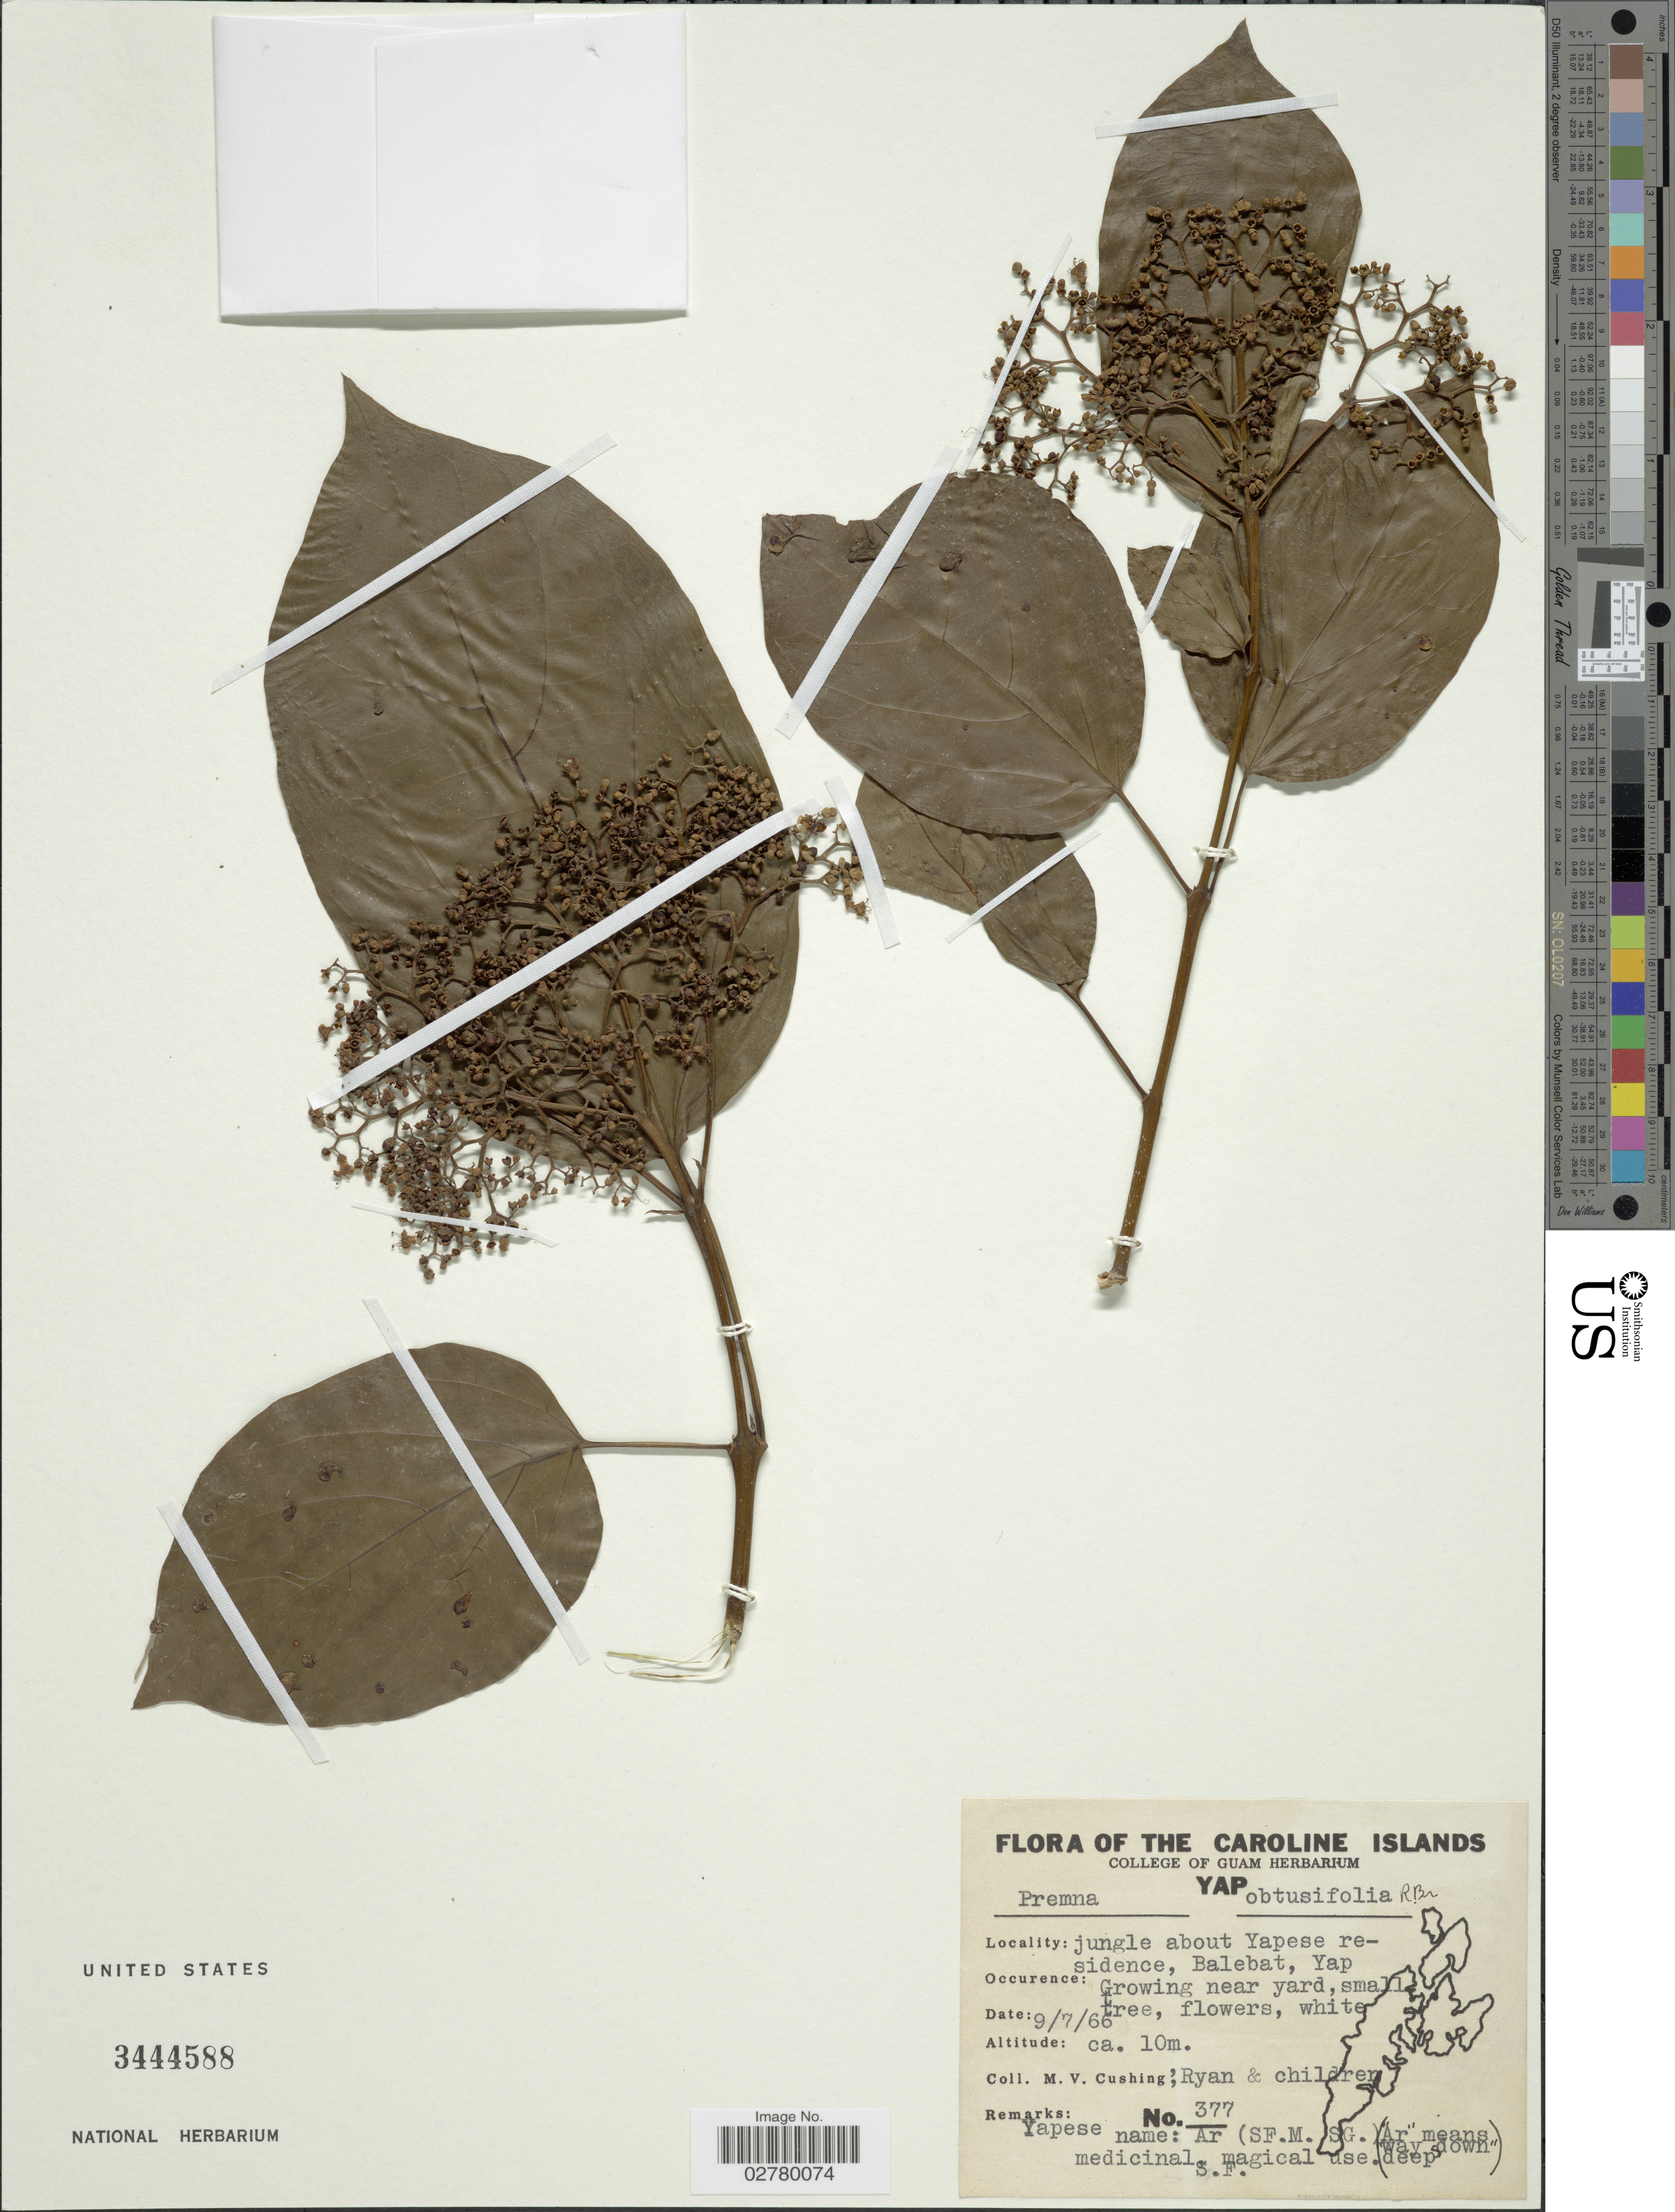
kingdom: Plantae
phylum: Tracheophyta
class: Magnoliopsida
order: Lamiales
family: Lamiaceae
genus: Premna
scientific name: Premna obtusifolia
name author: R. Br.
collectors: M. V. Cushing & Ryan & children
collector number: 377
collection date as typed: Transcribed d/m/y: 9/7/66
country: Micronesia, Federated States of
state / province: Yap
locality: The Caroline Islands. Jungle about Yapese residence, Balebat.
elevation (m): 10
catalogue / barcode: US 3444588